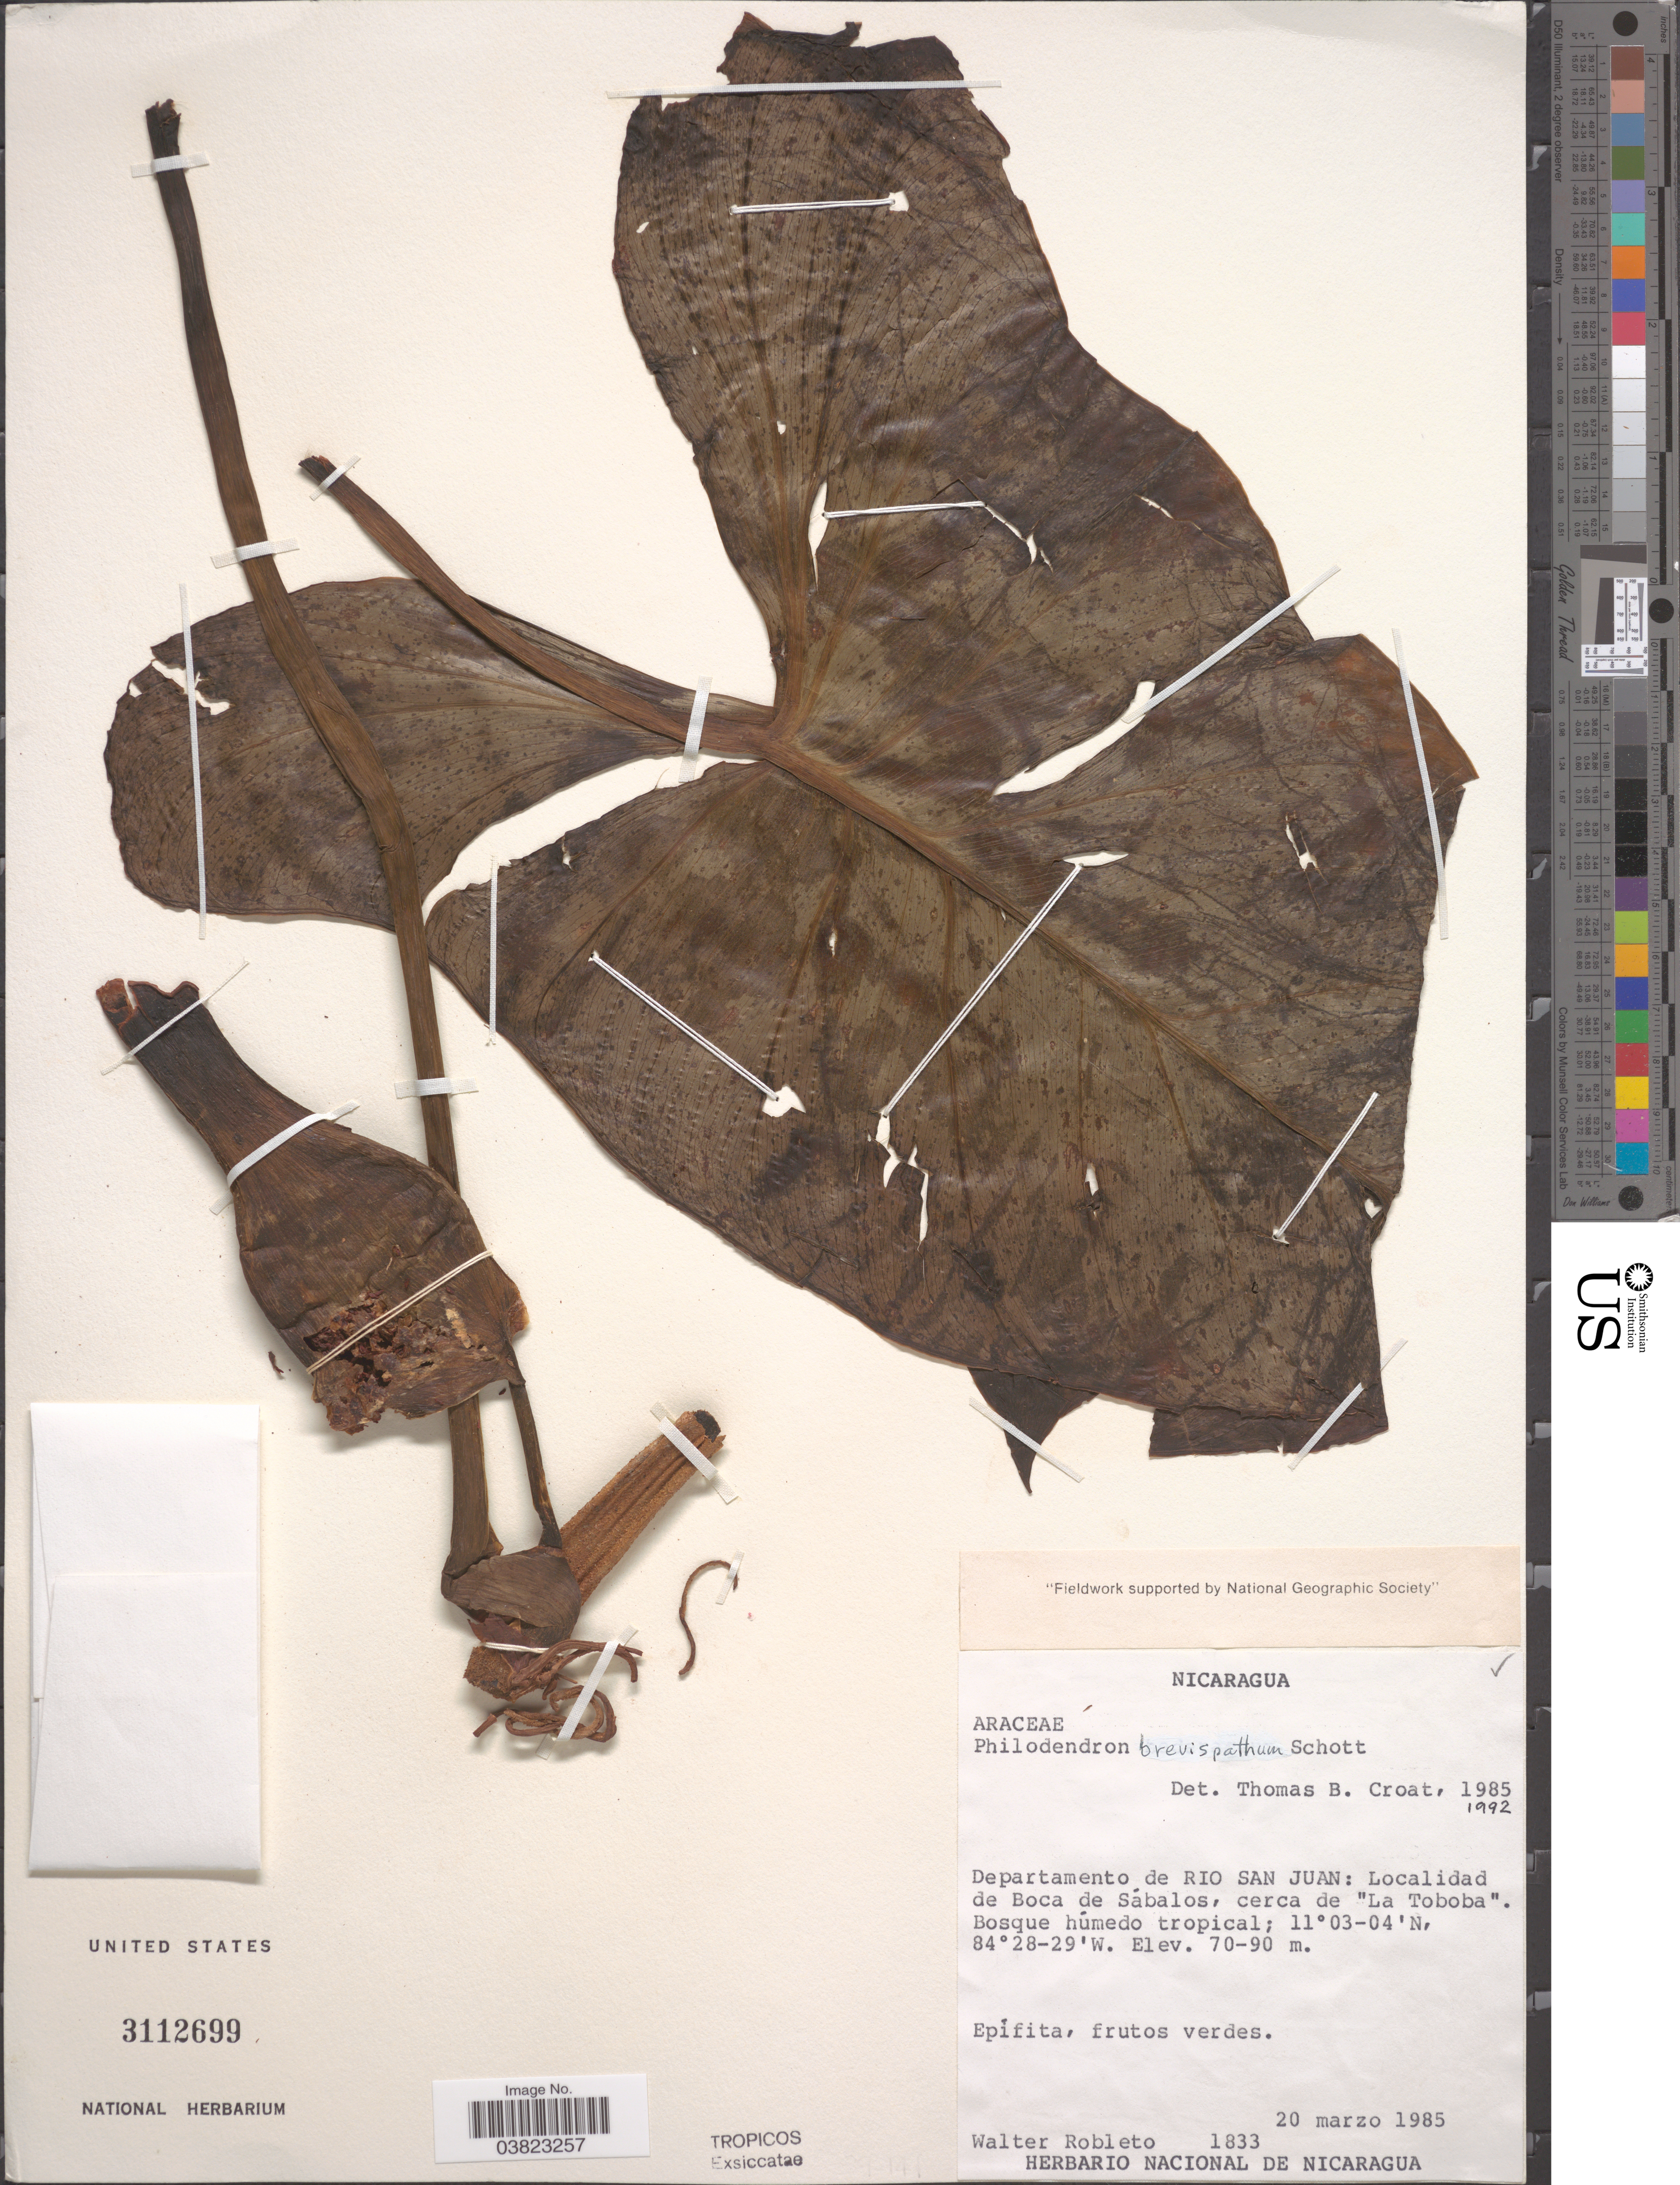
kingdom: Plantae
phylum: Tracheophyta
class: Liliopsida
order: Alismatales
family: Araceae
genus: Philodendron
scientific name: Philodendron brevispathum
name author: Schott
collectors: W. Robleto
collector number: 1833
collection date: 1985-03-20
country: Nicaragua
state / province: Rio San Juan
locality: Departamento de Rio San Juan: Boca de Sábalos, cerca de 'La Toboba'.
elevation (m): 70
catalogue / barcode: US 3112699